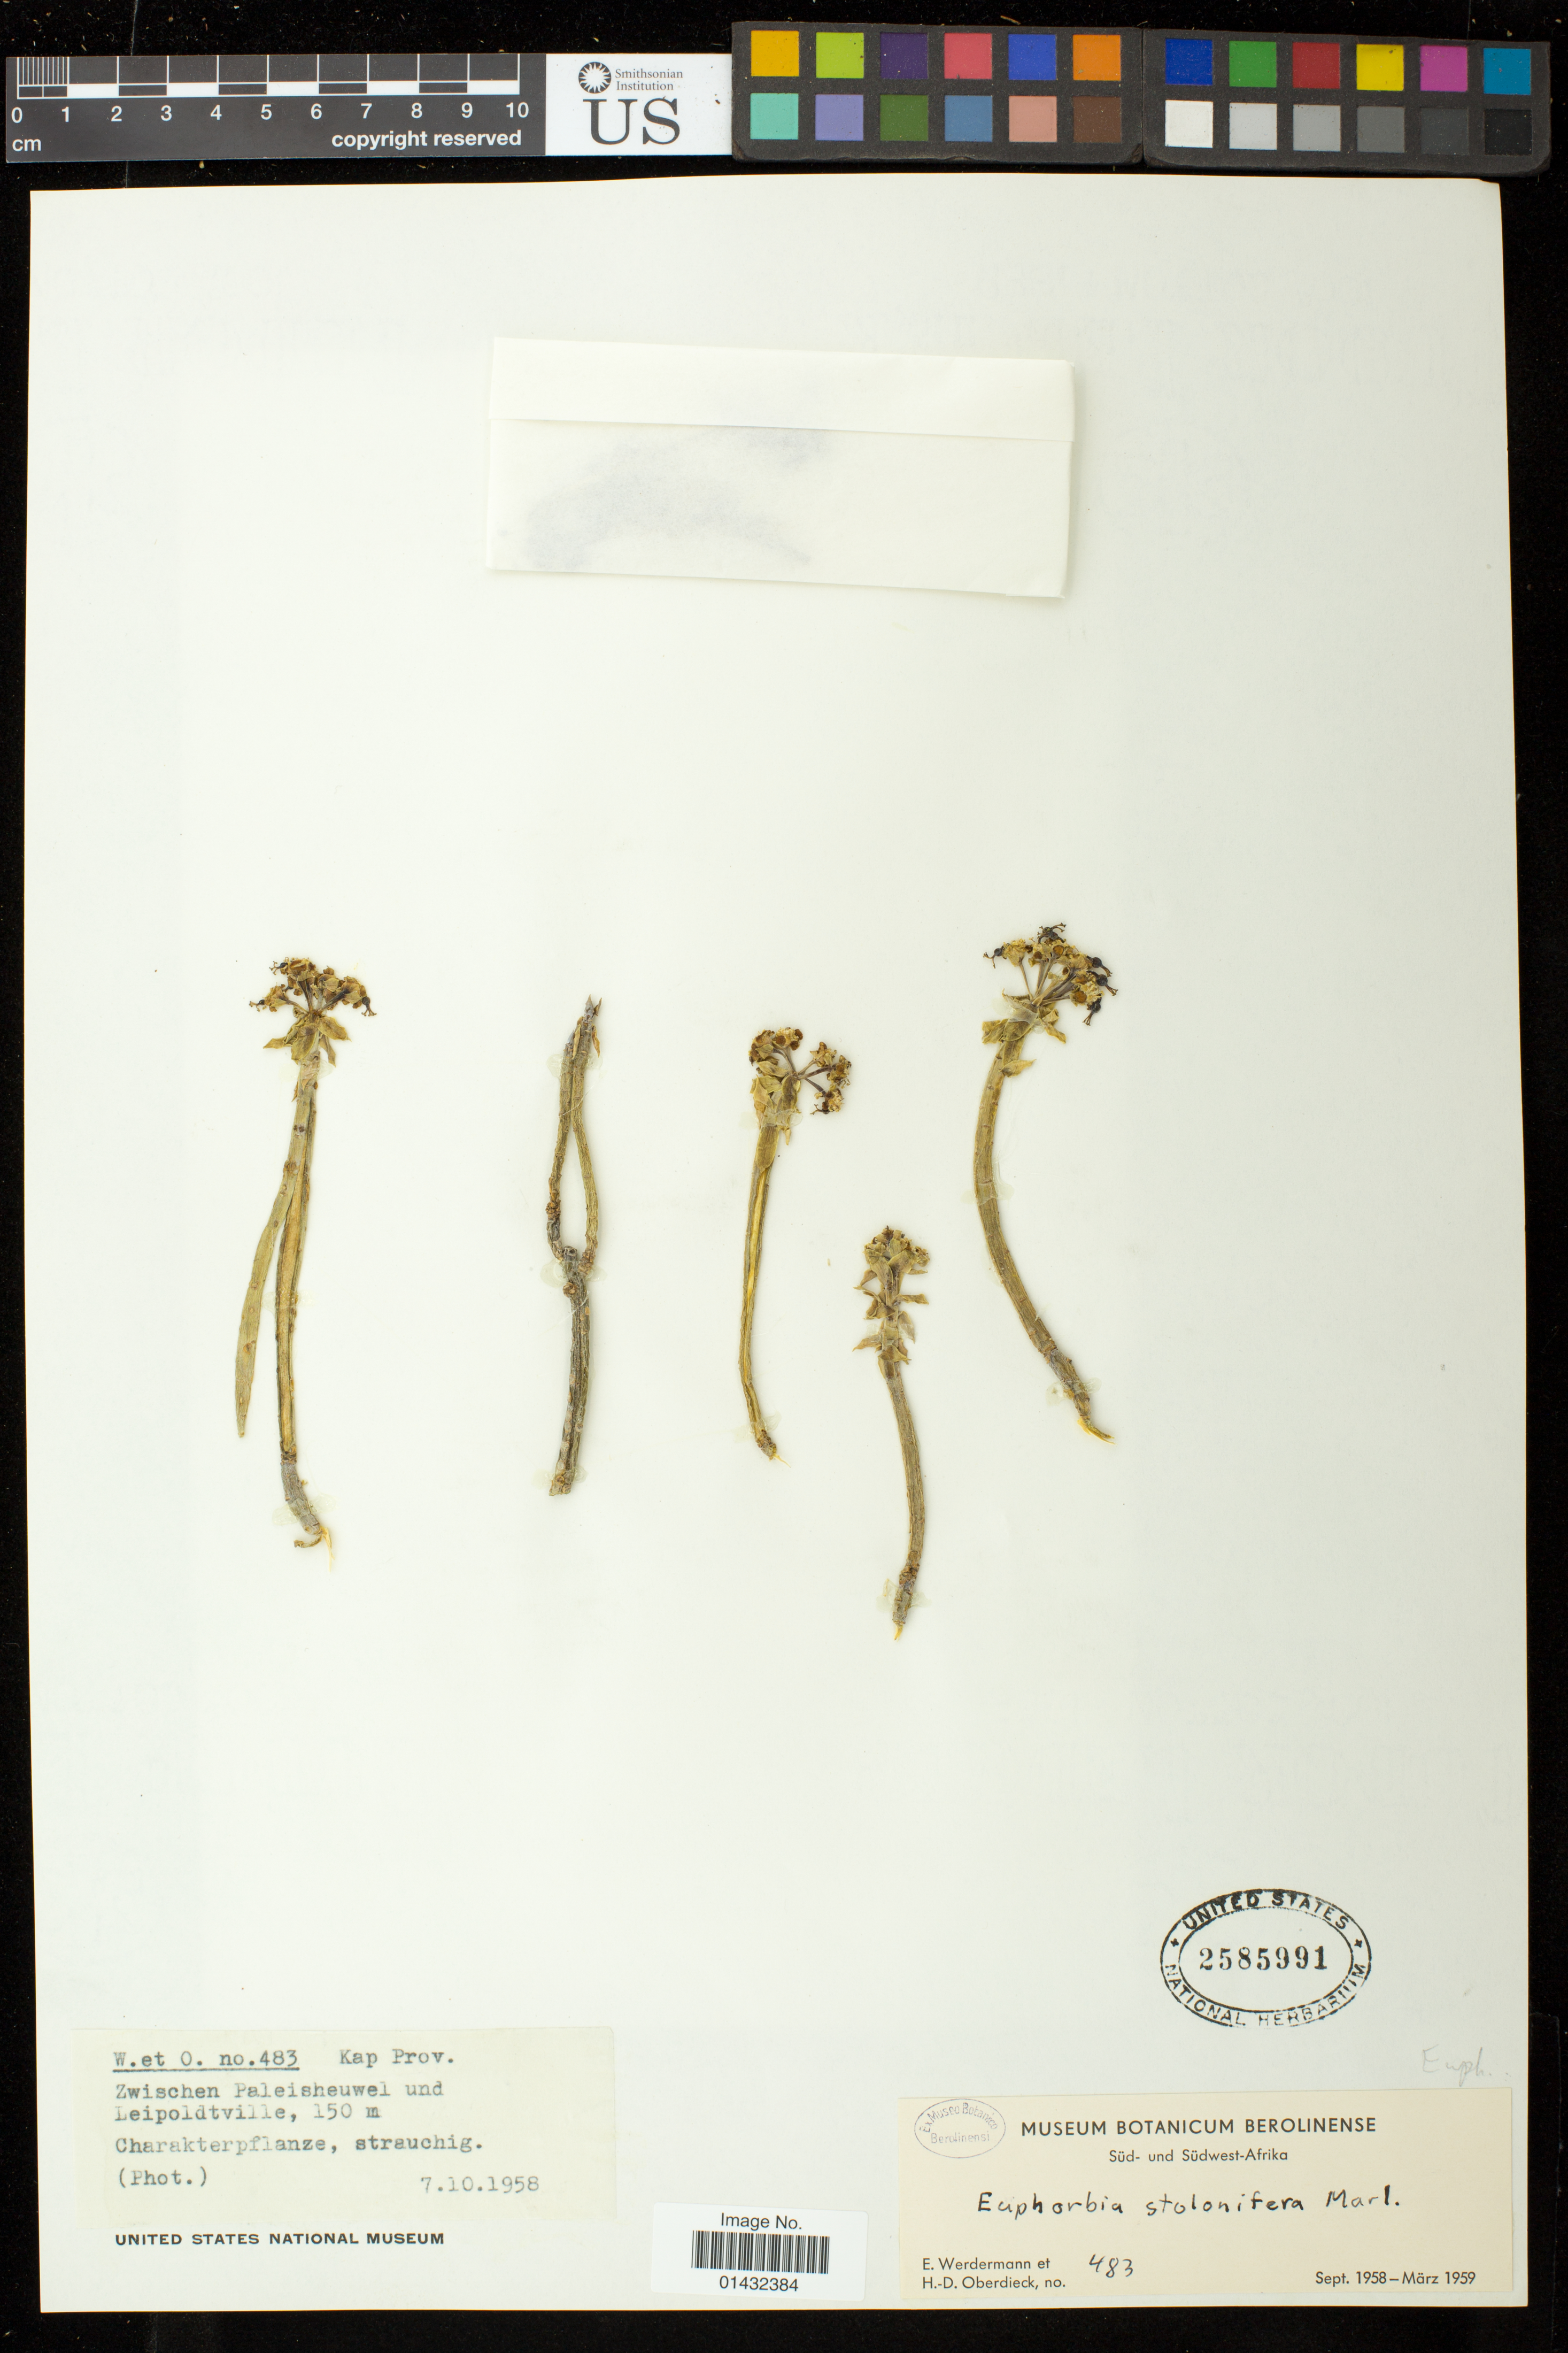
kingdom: Plantae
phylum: Tracheophyta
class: Magnoliopsida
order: Malpighiales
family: Euphorbiaceae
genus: Euphorbia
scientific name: Euphorbia stolonifera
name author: Marloth & Compton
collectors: E. Werdermann & H. Oberdieck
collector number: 483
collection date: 1958-10-07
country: South Africa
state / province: Western Cape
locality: Zwischen Paleisheuwel und Leipoldtville, Kap Prov.;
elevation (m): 150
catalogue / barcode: US 2585991